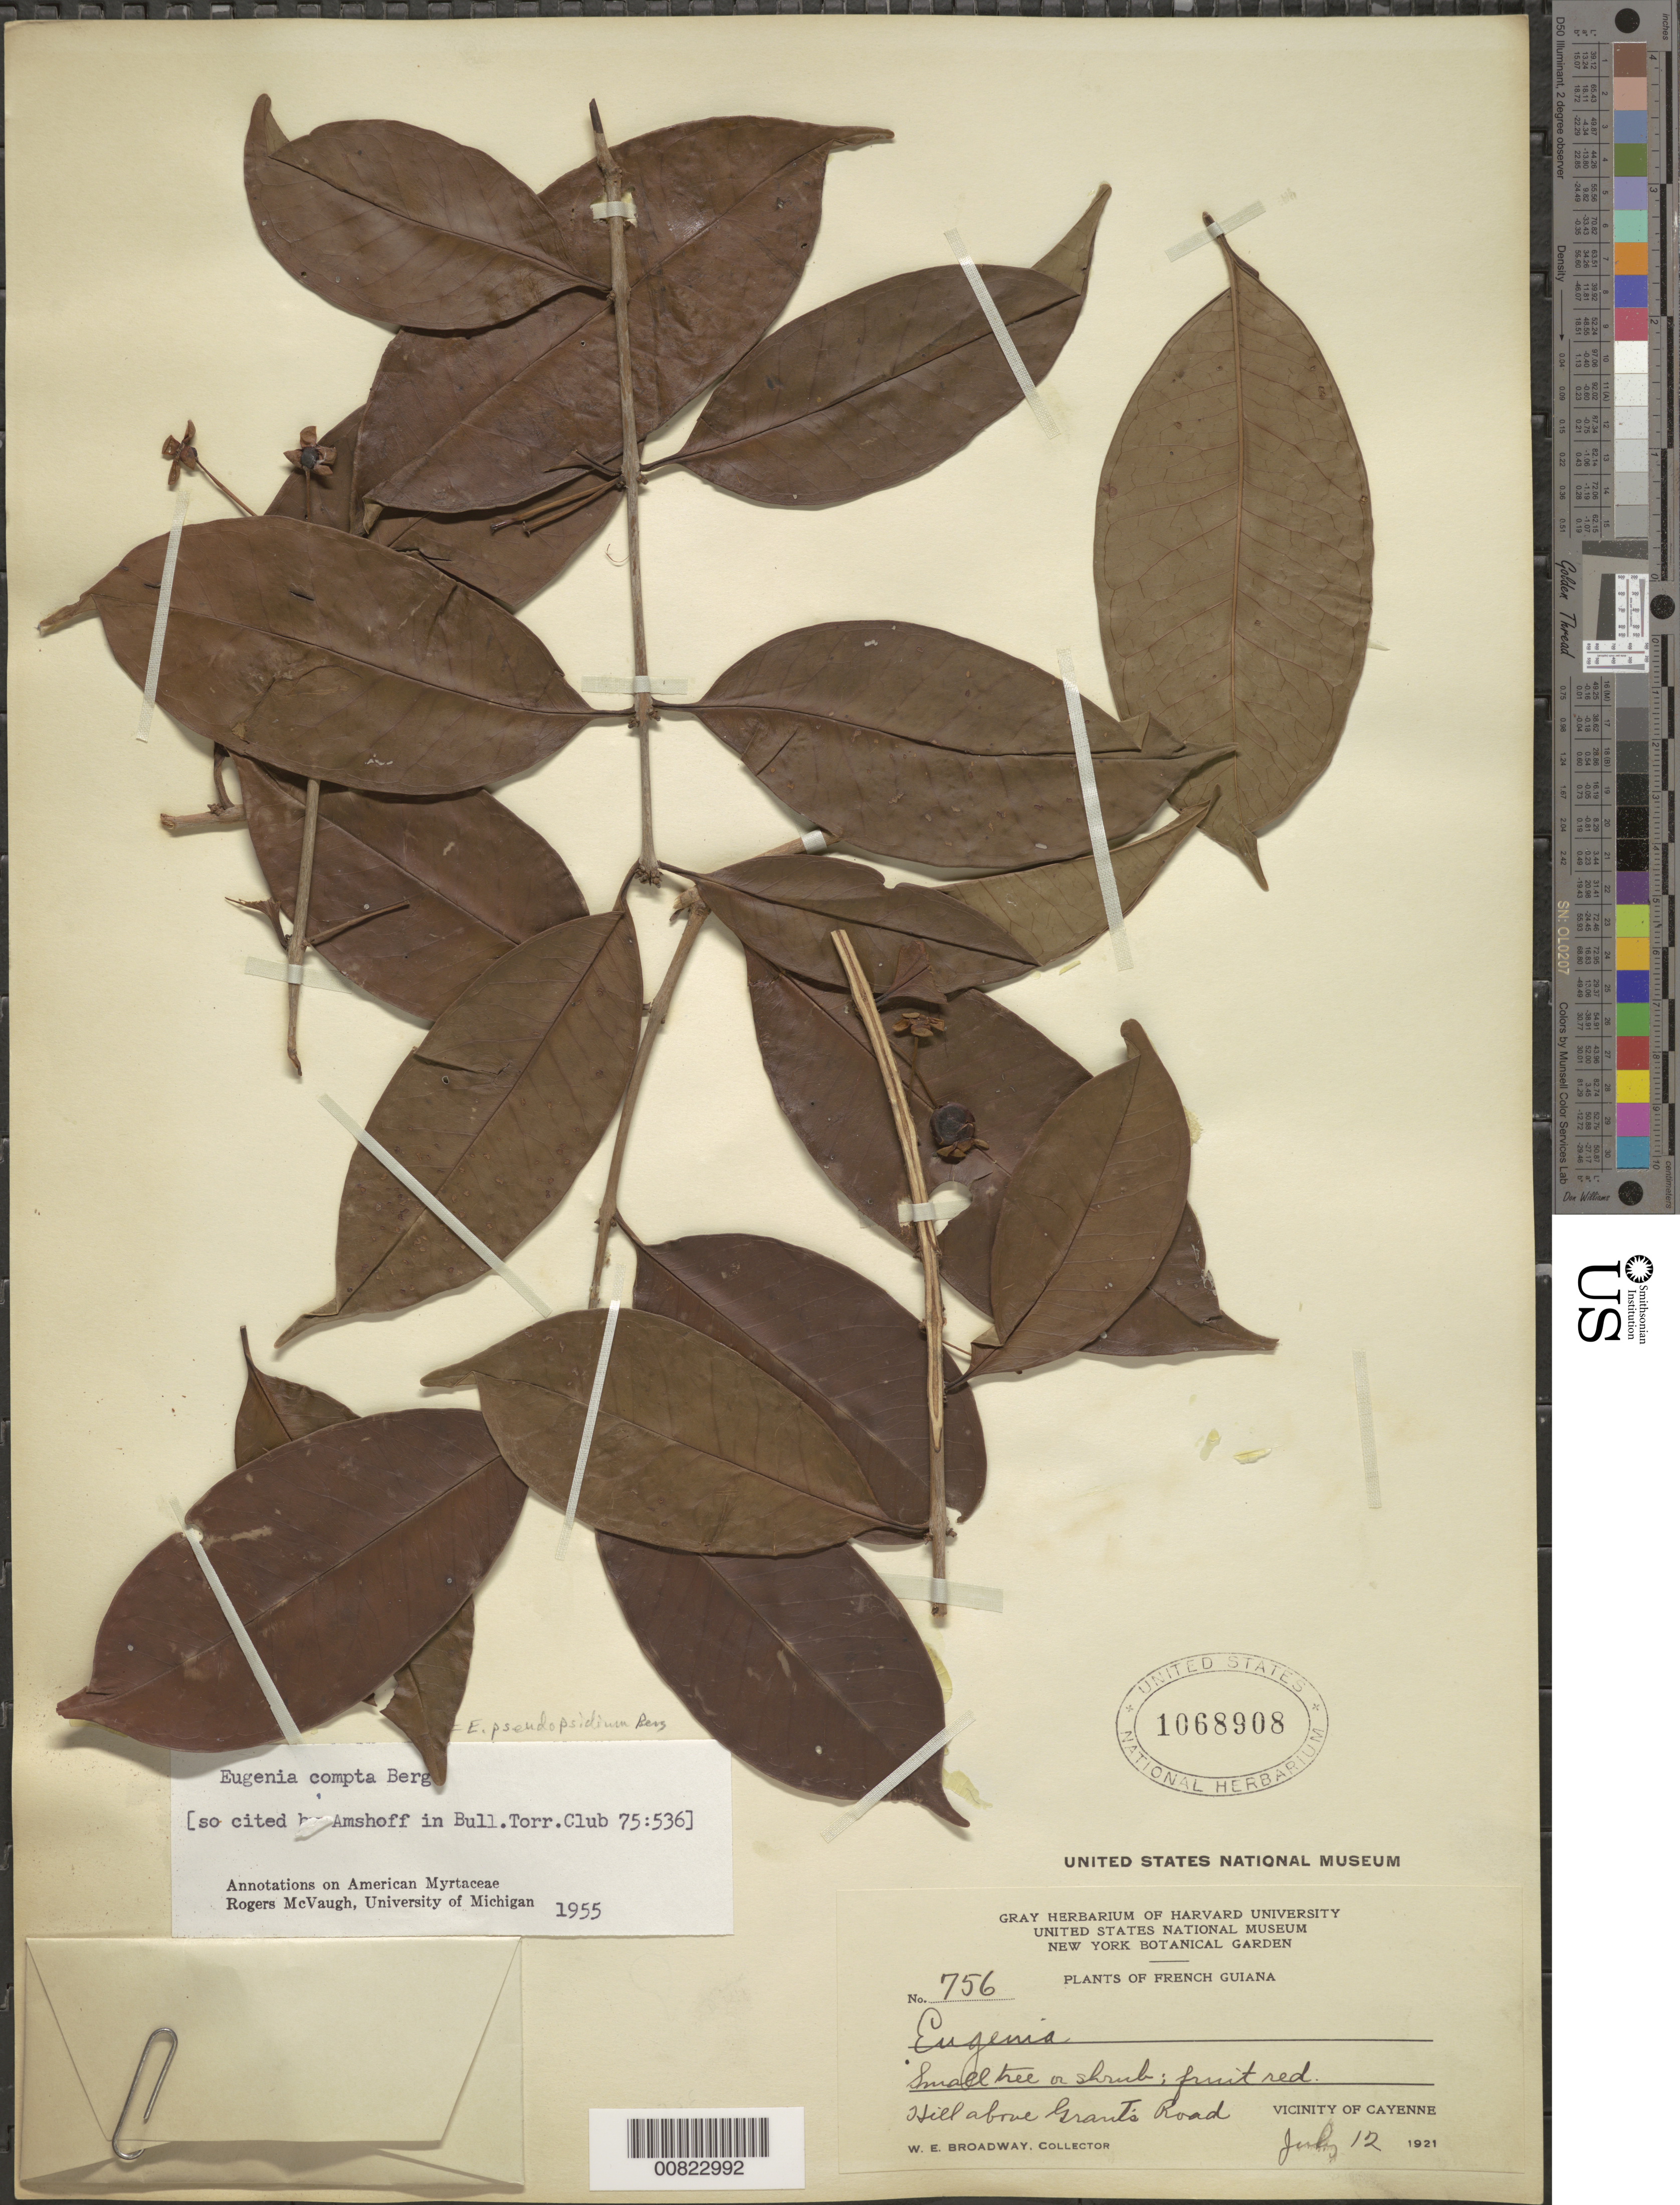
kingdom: Plantae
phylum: Tracheophyta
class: Magnoliopsida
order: Myrtales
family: Myrtaceae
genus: Eugenia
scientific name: Eugenia pseudopsidium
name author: Jacq.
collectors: W. E. Broadway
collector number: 756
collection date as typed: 12-Jul-21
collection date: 1921-07-12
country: French Guiana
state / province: Cayenne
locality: Cayenne, vic., above Grant's Road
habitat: Hill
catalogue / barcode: US 1068908